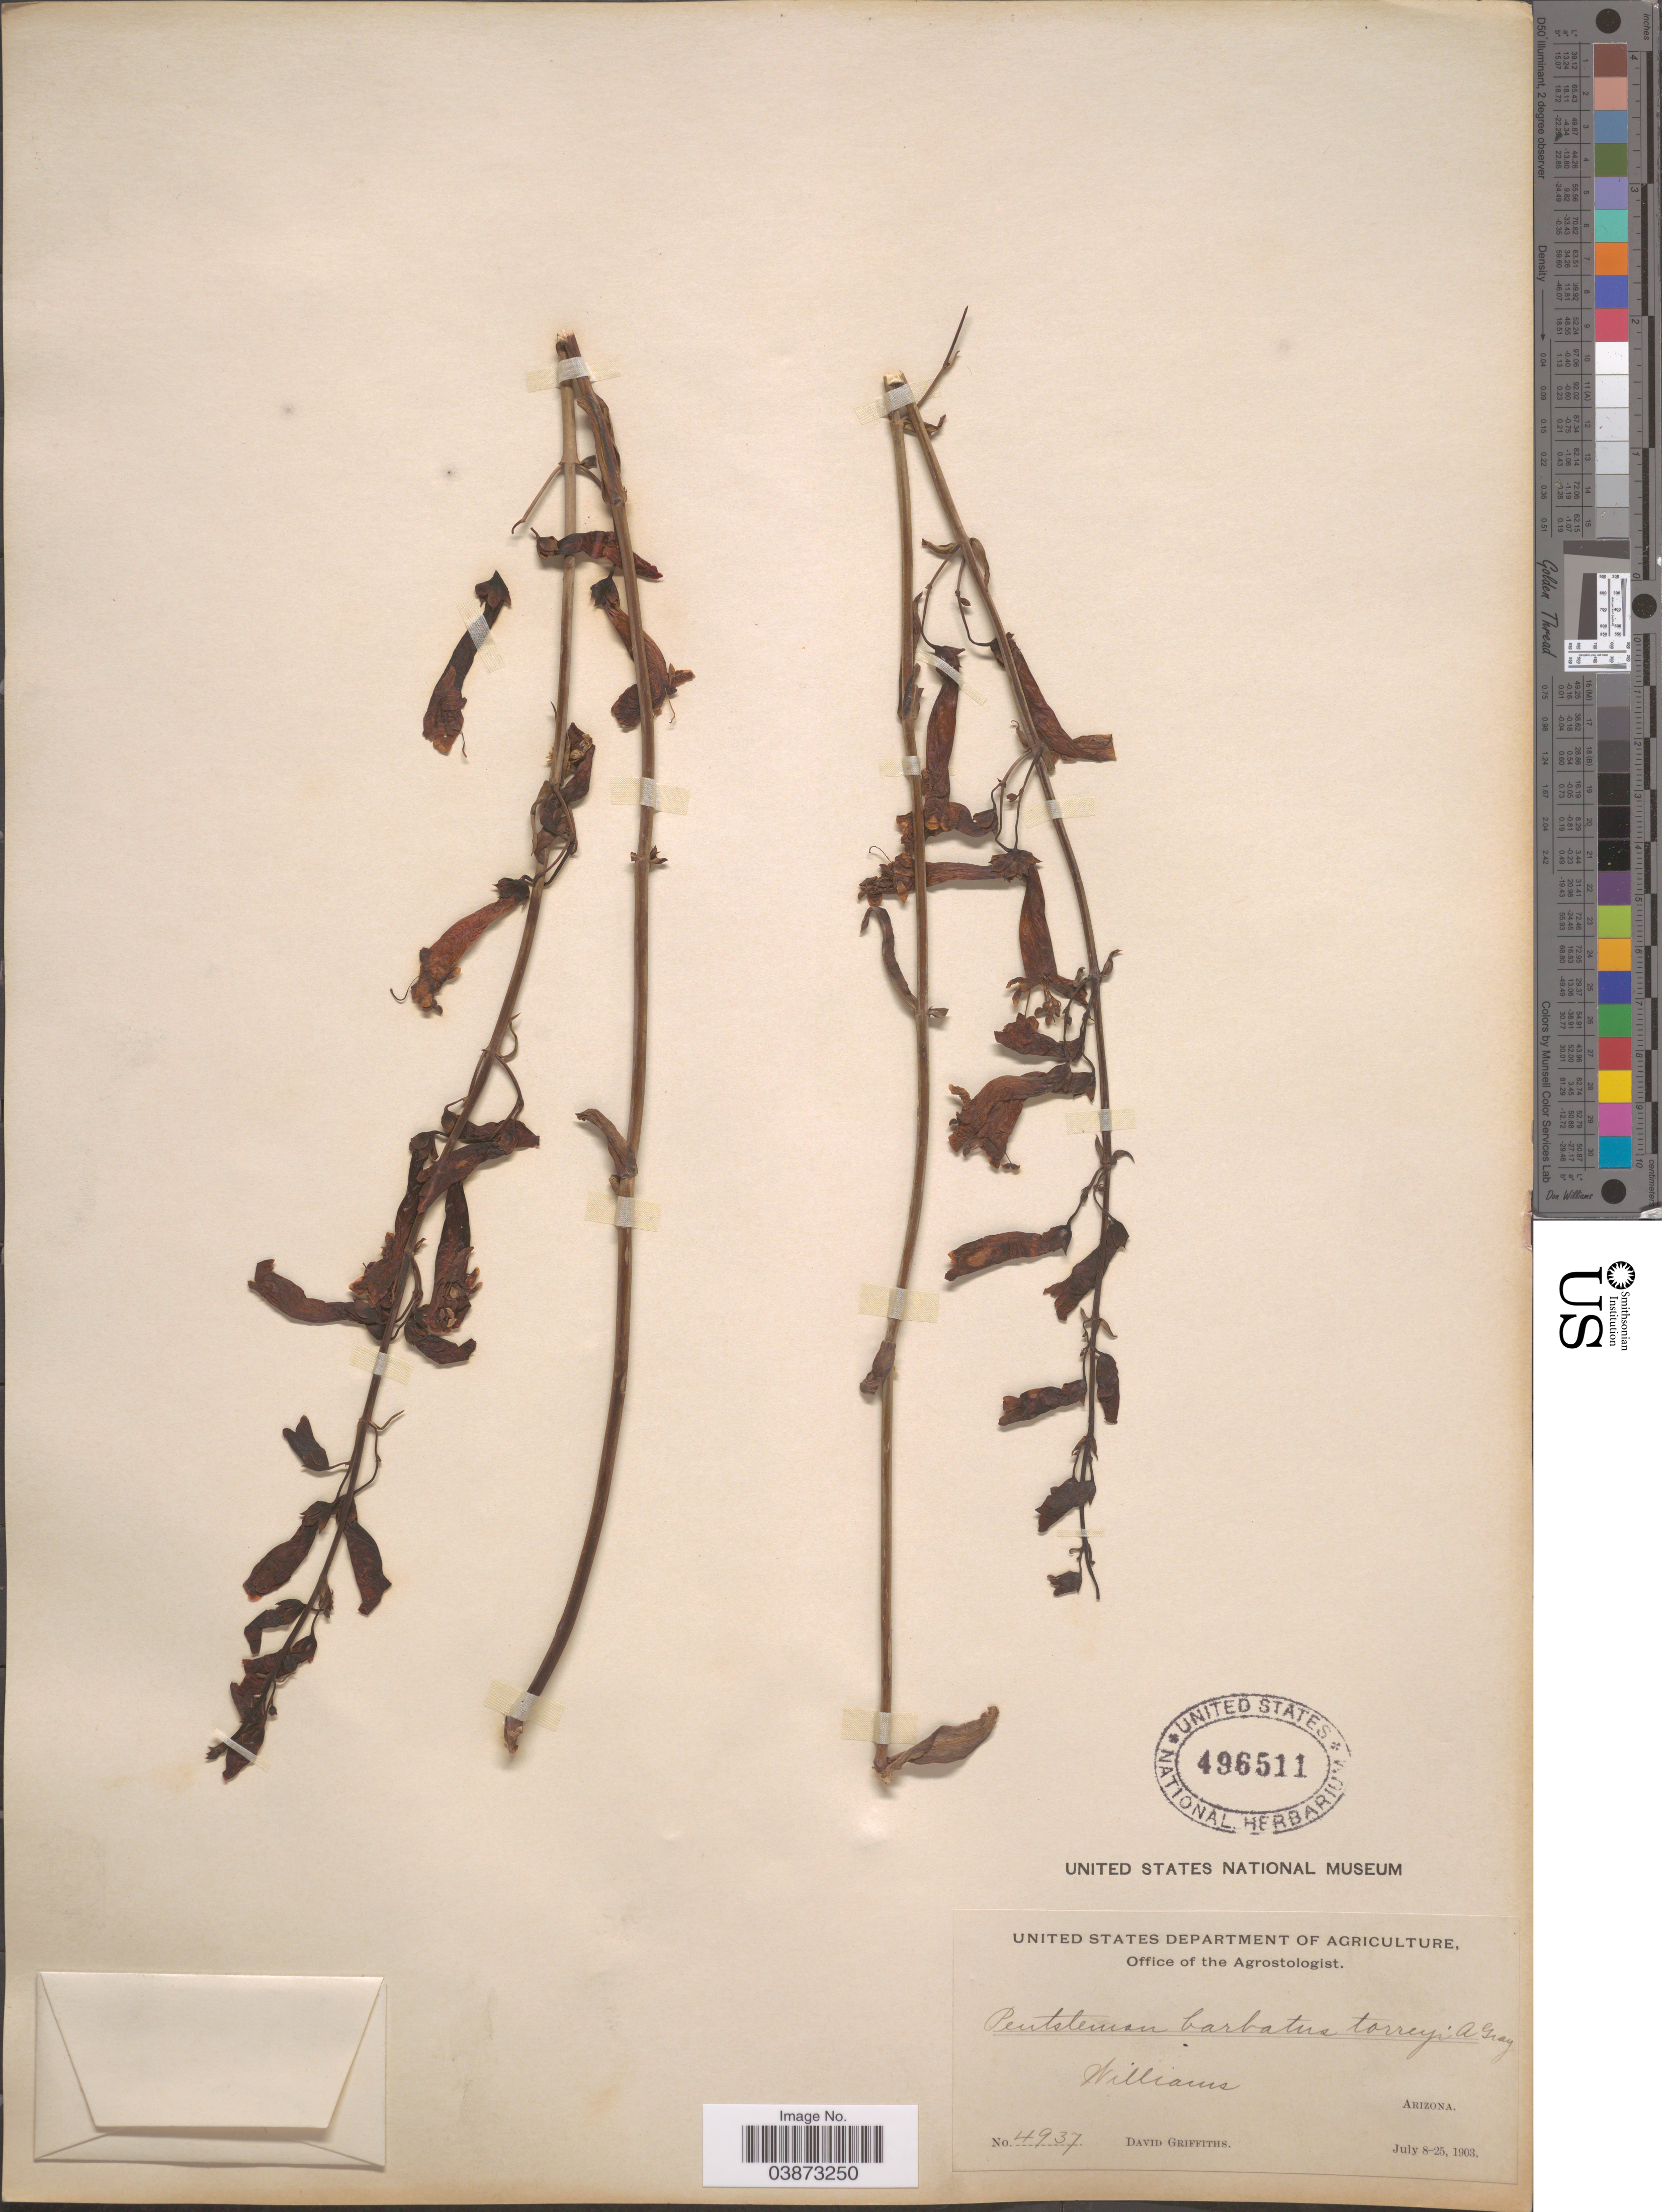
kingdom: Plantae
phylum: Tracheophyta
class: Magnoliopsida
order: Lamiales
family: Plantaginaceae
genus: Penstemon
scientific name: Penstemon barbatus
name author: (Cav.) Roth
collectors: D. Griffiths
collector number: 4937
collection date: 1903-07-08/1903-07-25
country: United States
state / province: Arizona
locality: Williams.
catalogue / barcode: US 496511